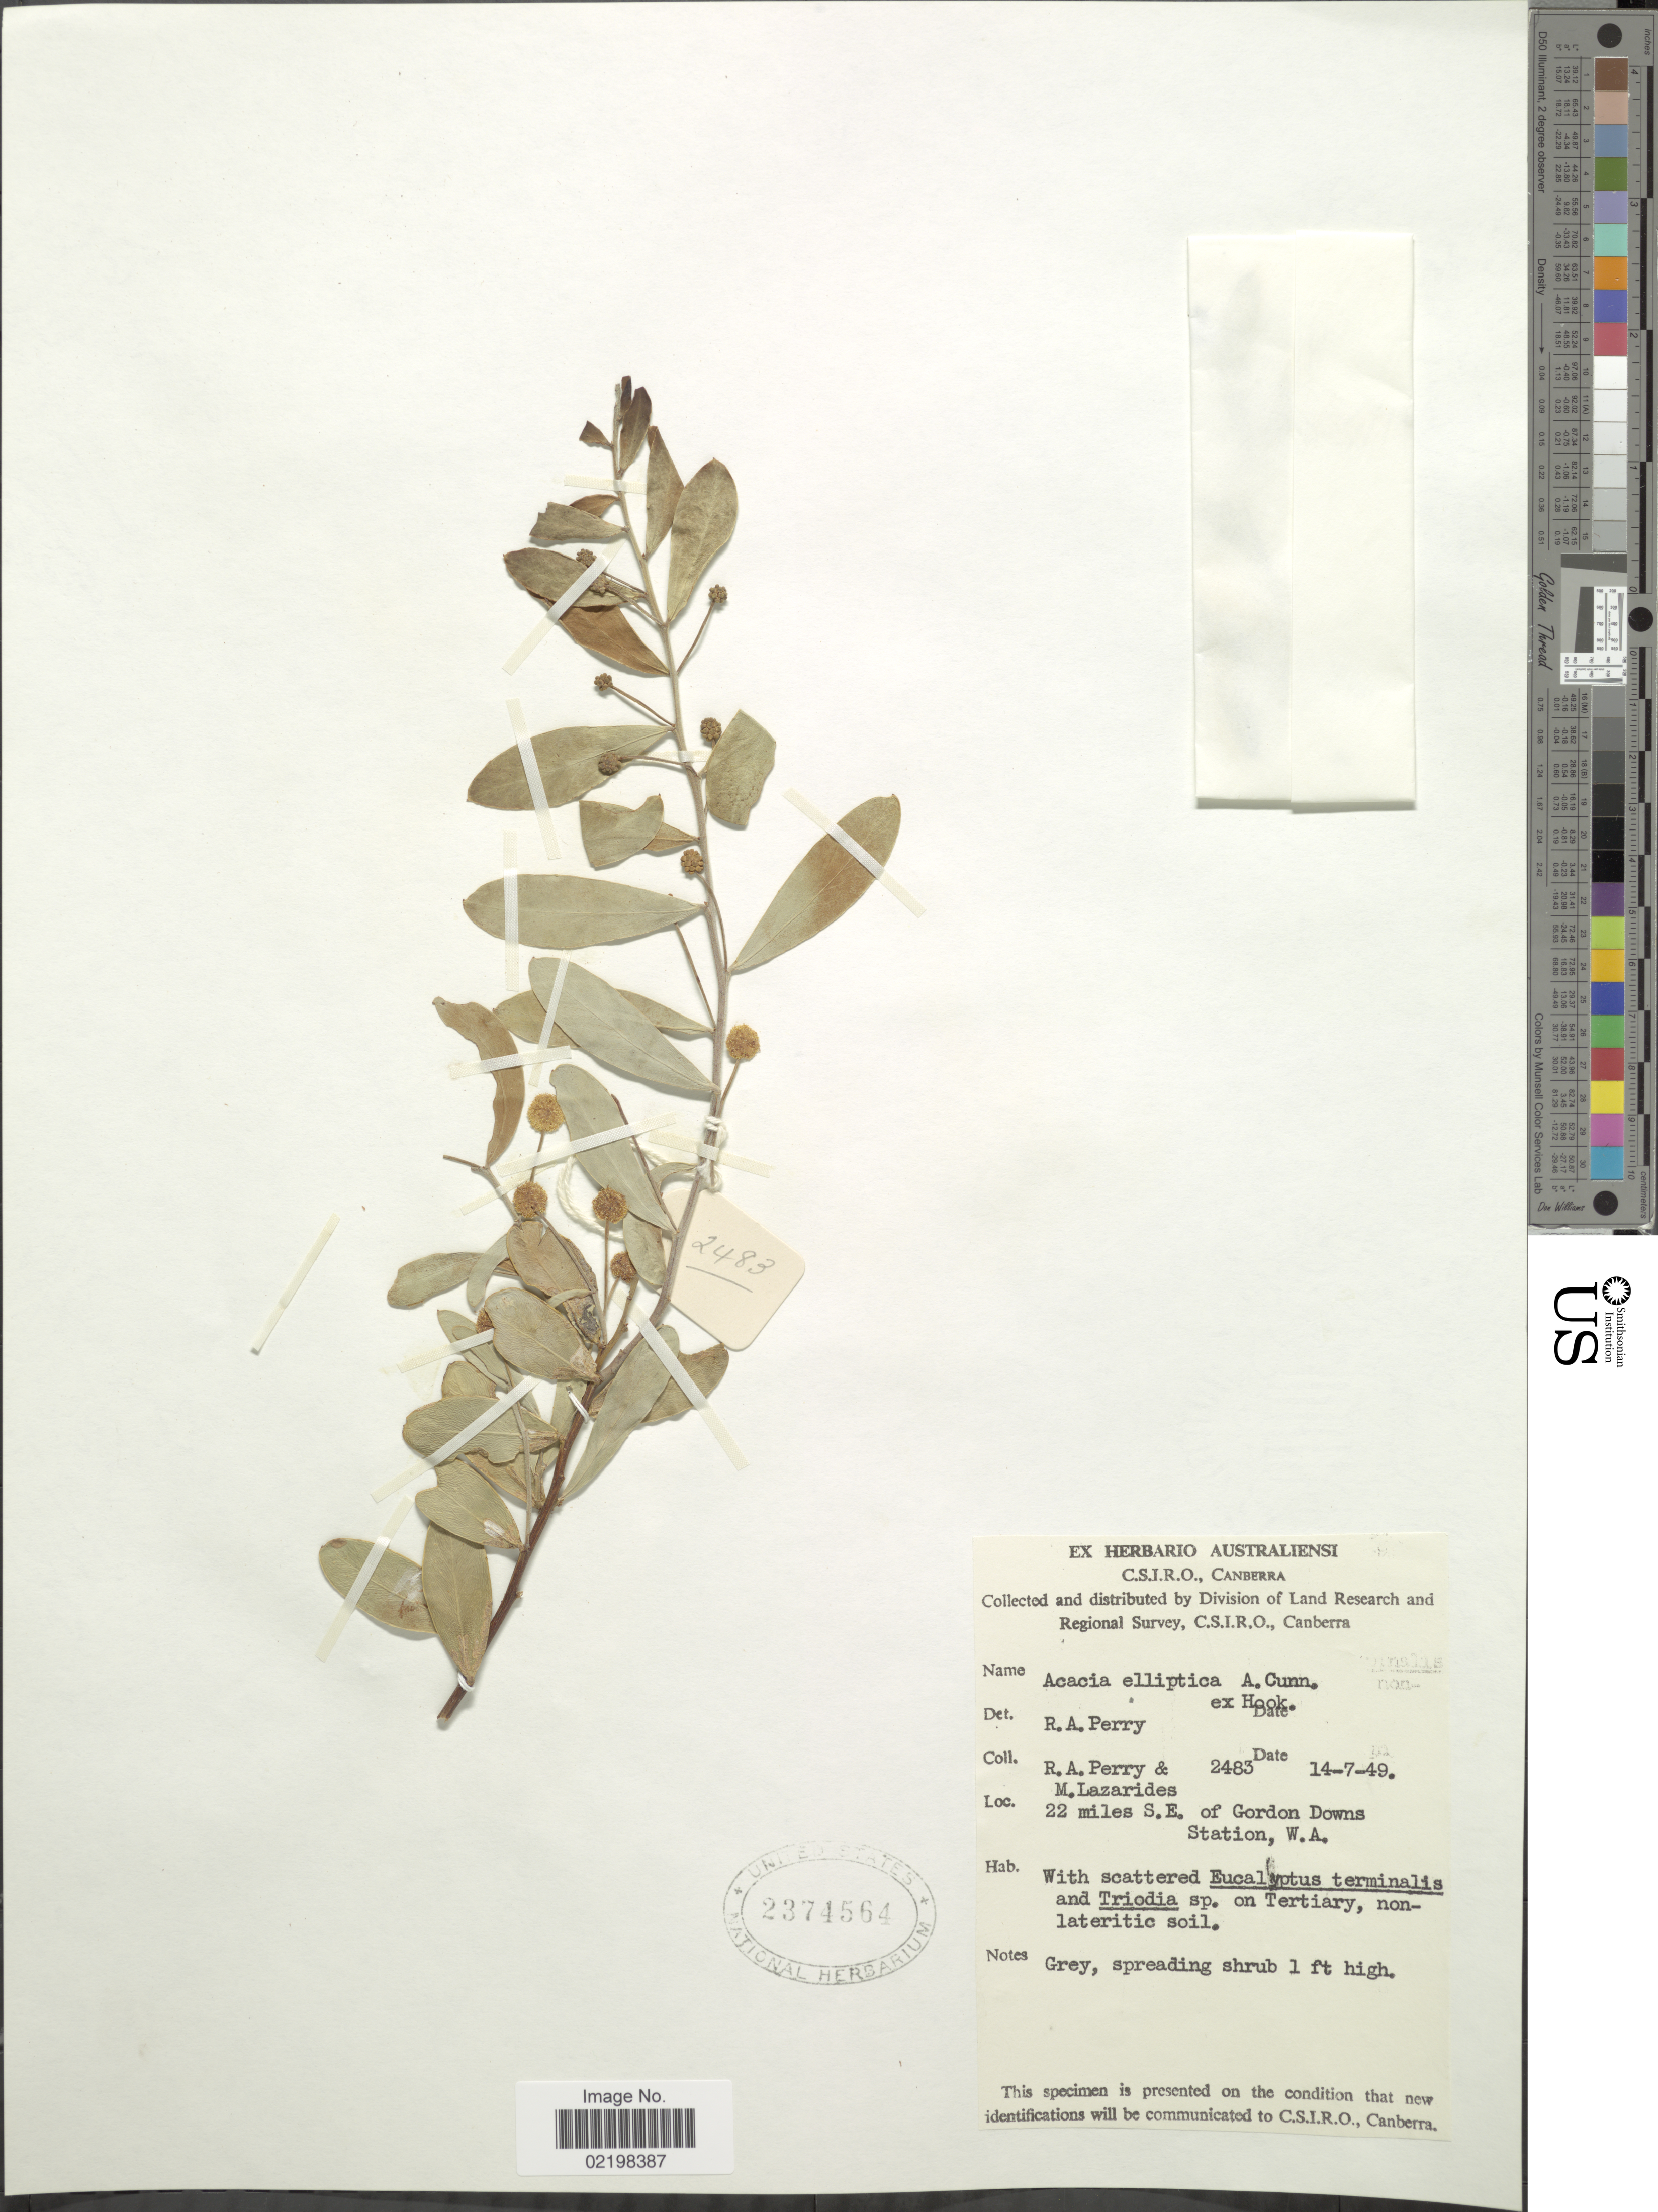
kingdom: Plantae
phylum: Tracheophyta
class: Magnoliopsida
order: Fabales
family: Fabaceae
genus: Acacia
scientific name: Acacia elliptica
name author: Benth.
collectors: Perry, R. A. & M. Lazarides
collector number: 2483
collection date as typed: Transcribed d/m/y: 14/7/49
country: Australia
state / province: Western Australia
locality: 22 miles S.E. of Gordon Downs Station, W.A.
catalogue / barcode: US 2374564